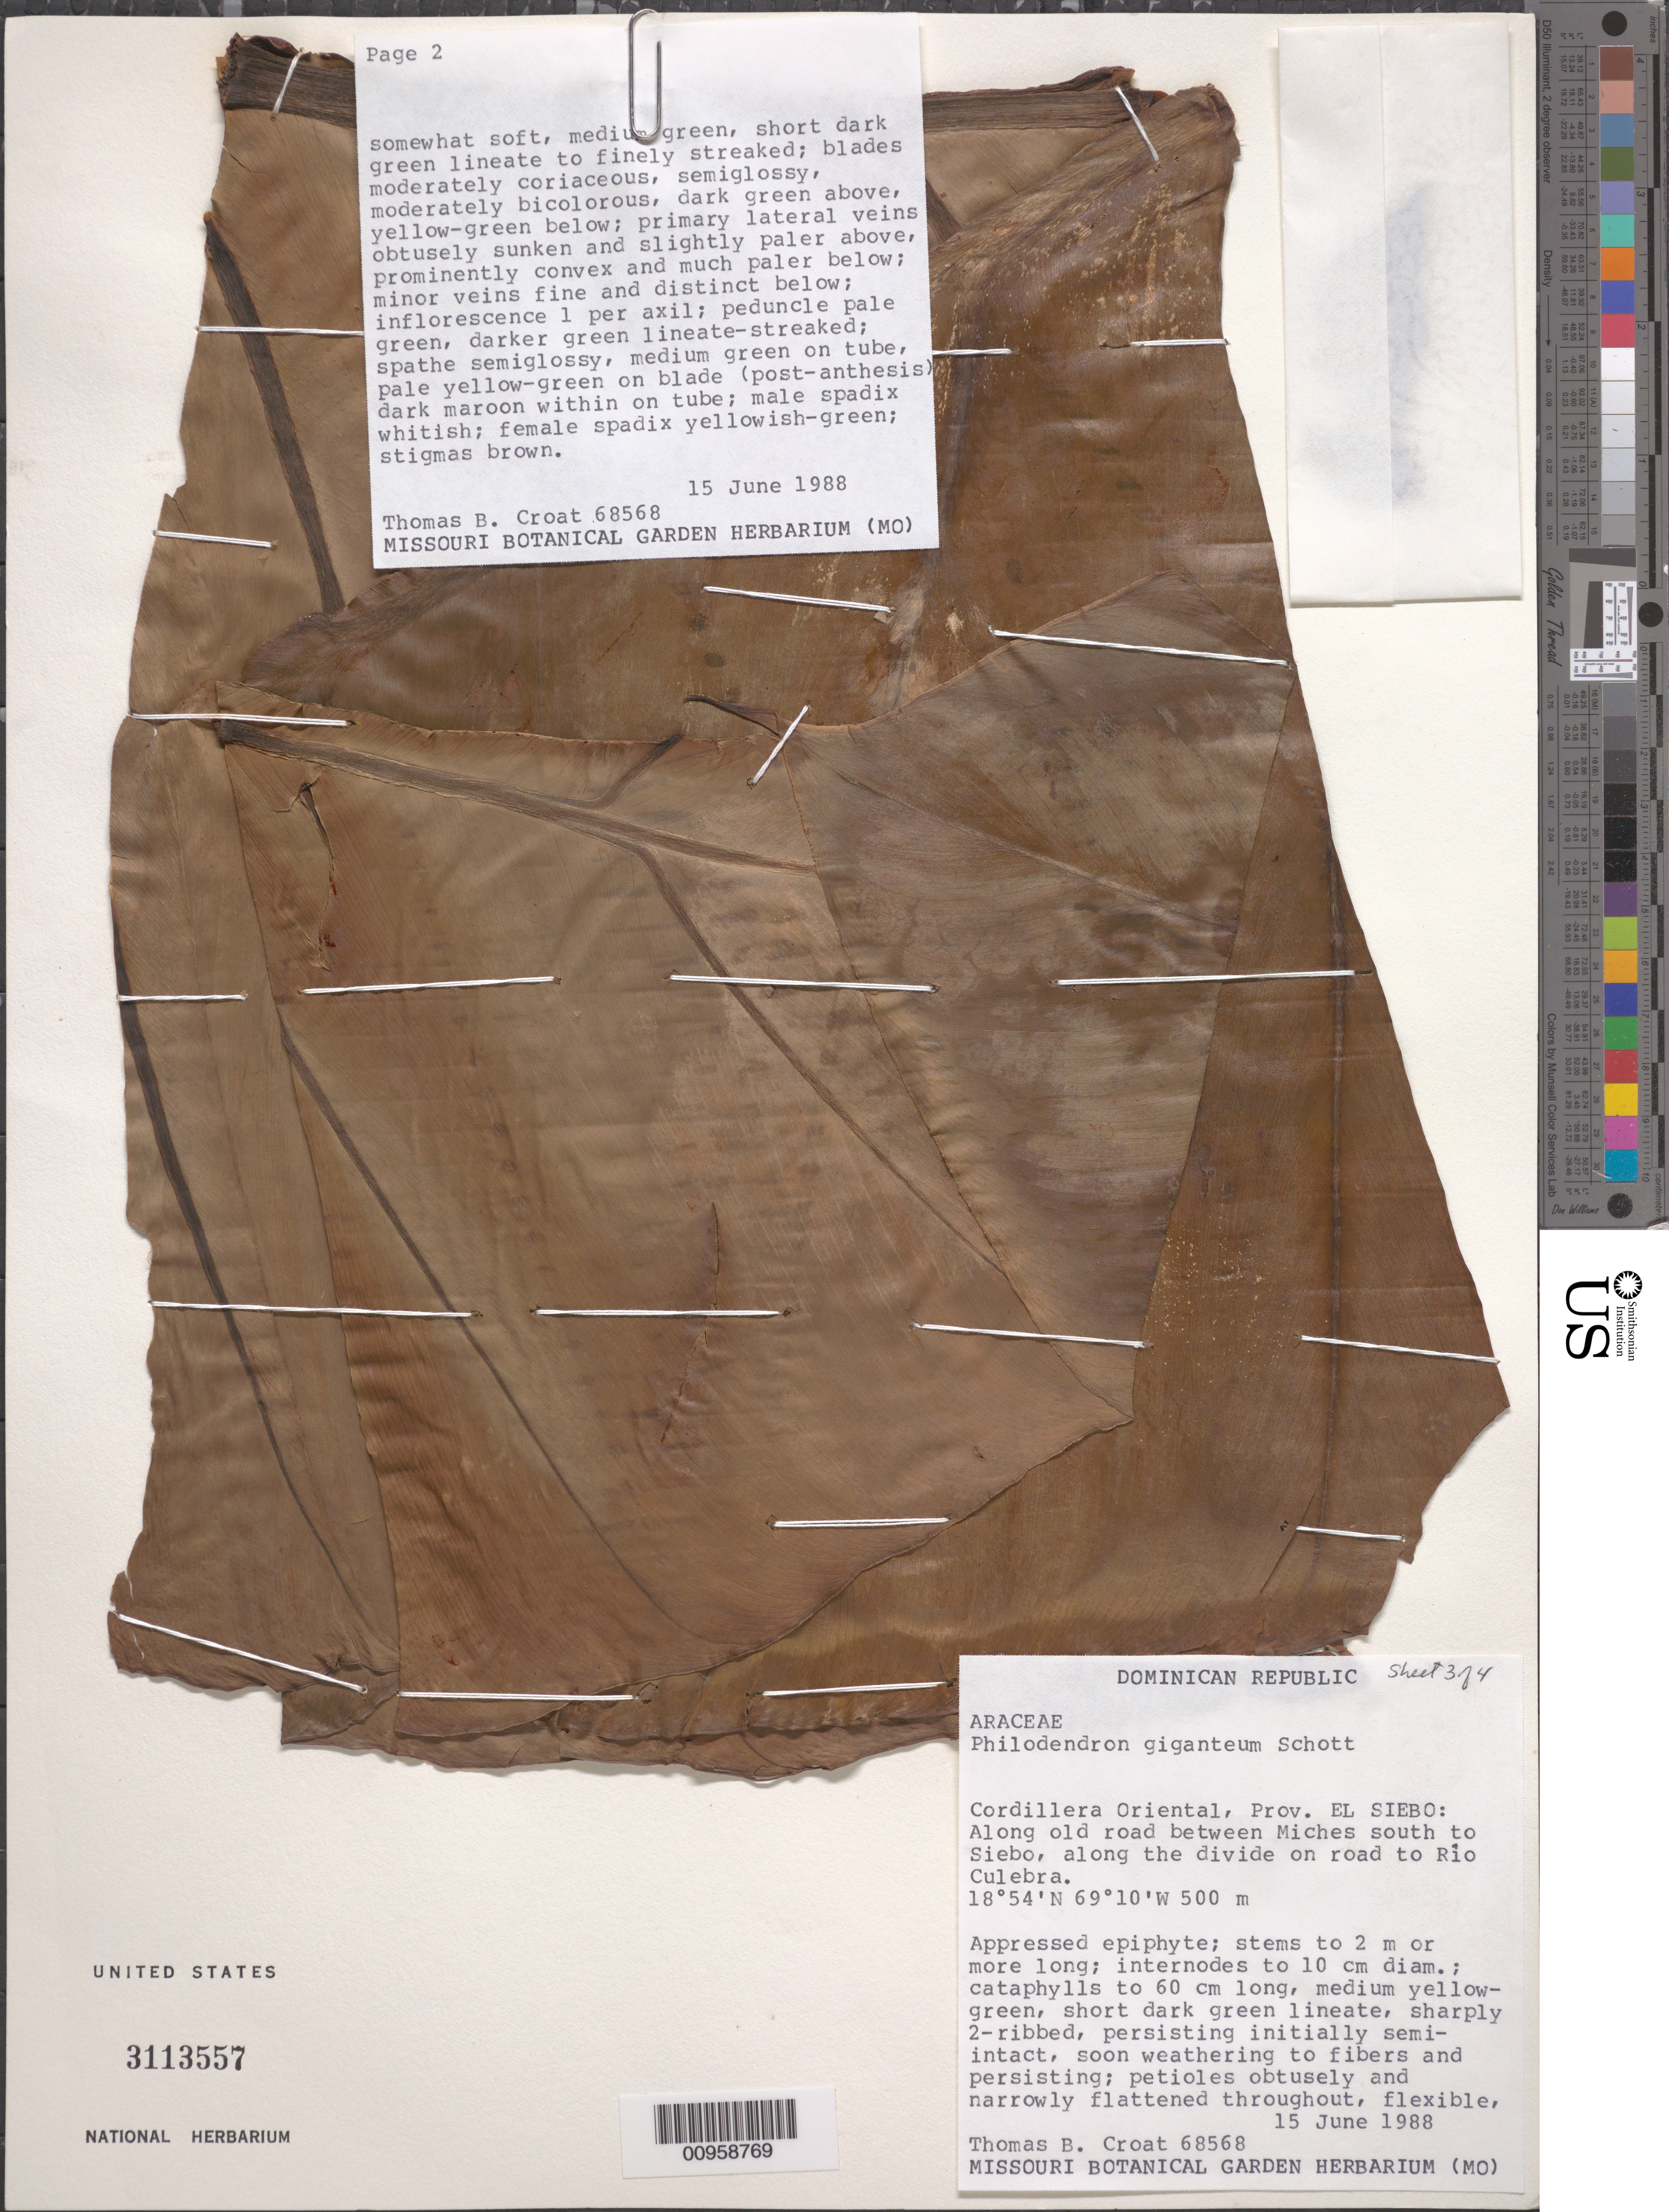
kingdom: Plantae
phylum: Tracheophyta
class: Liliopsida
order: Alismatales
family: Araceae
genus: Philodendron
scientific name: Philodendron giganteum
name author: Schott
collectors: T. B. Croat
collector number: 68568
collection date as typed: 15 Jun 1988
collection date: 1988-06-15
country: Dominican Republic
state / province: El Seibo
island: Hispaniola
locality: Cordillera Oriental, along old road between Miches south to Siebo, along the divide on road to Rio Culebra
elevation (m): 500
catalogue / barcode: US 3113557